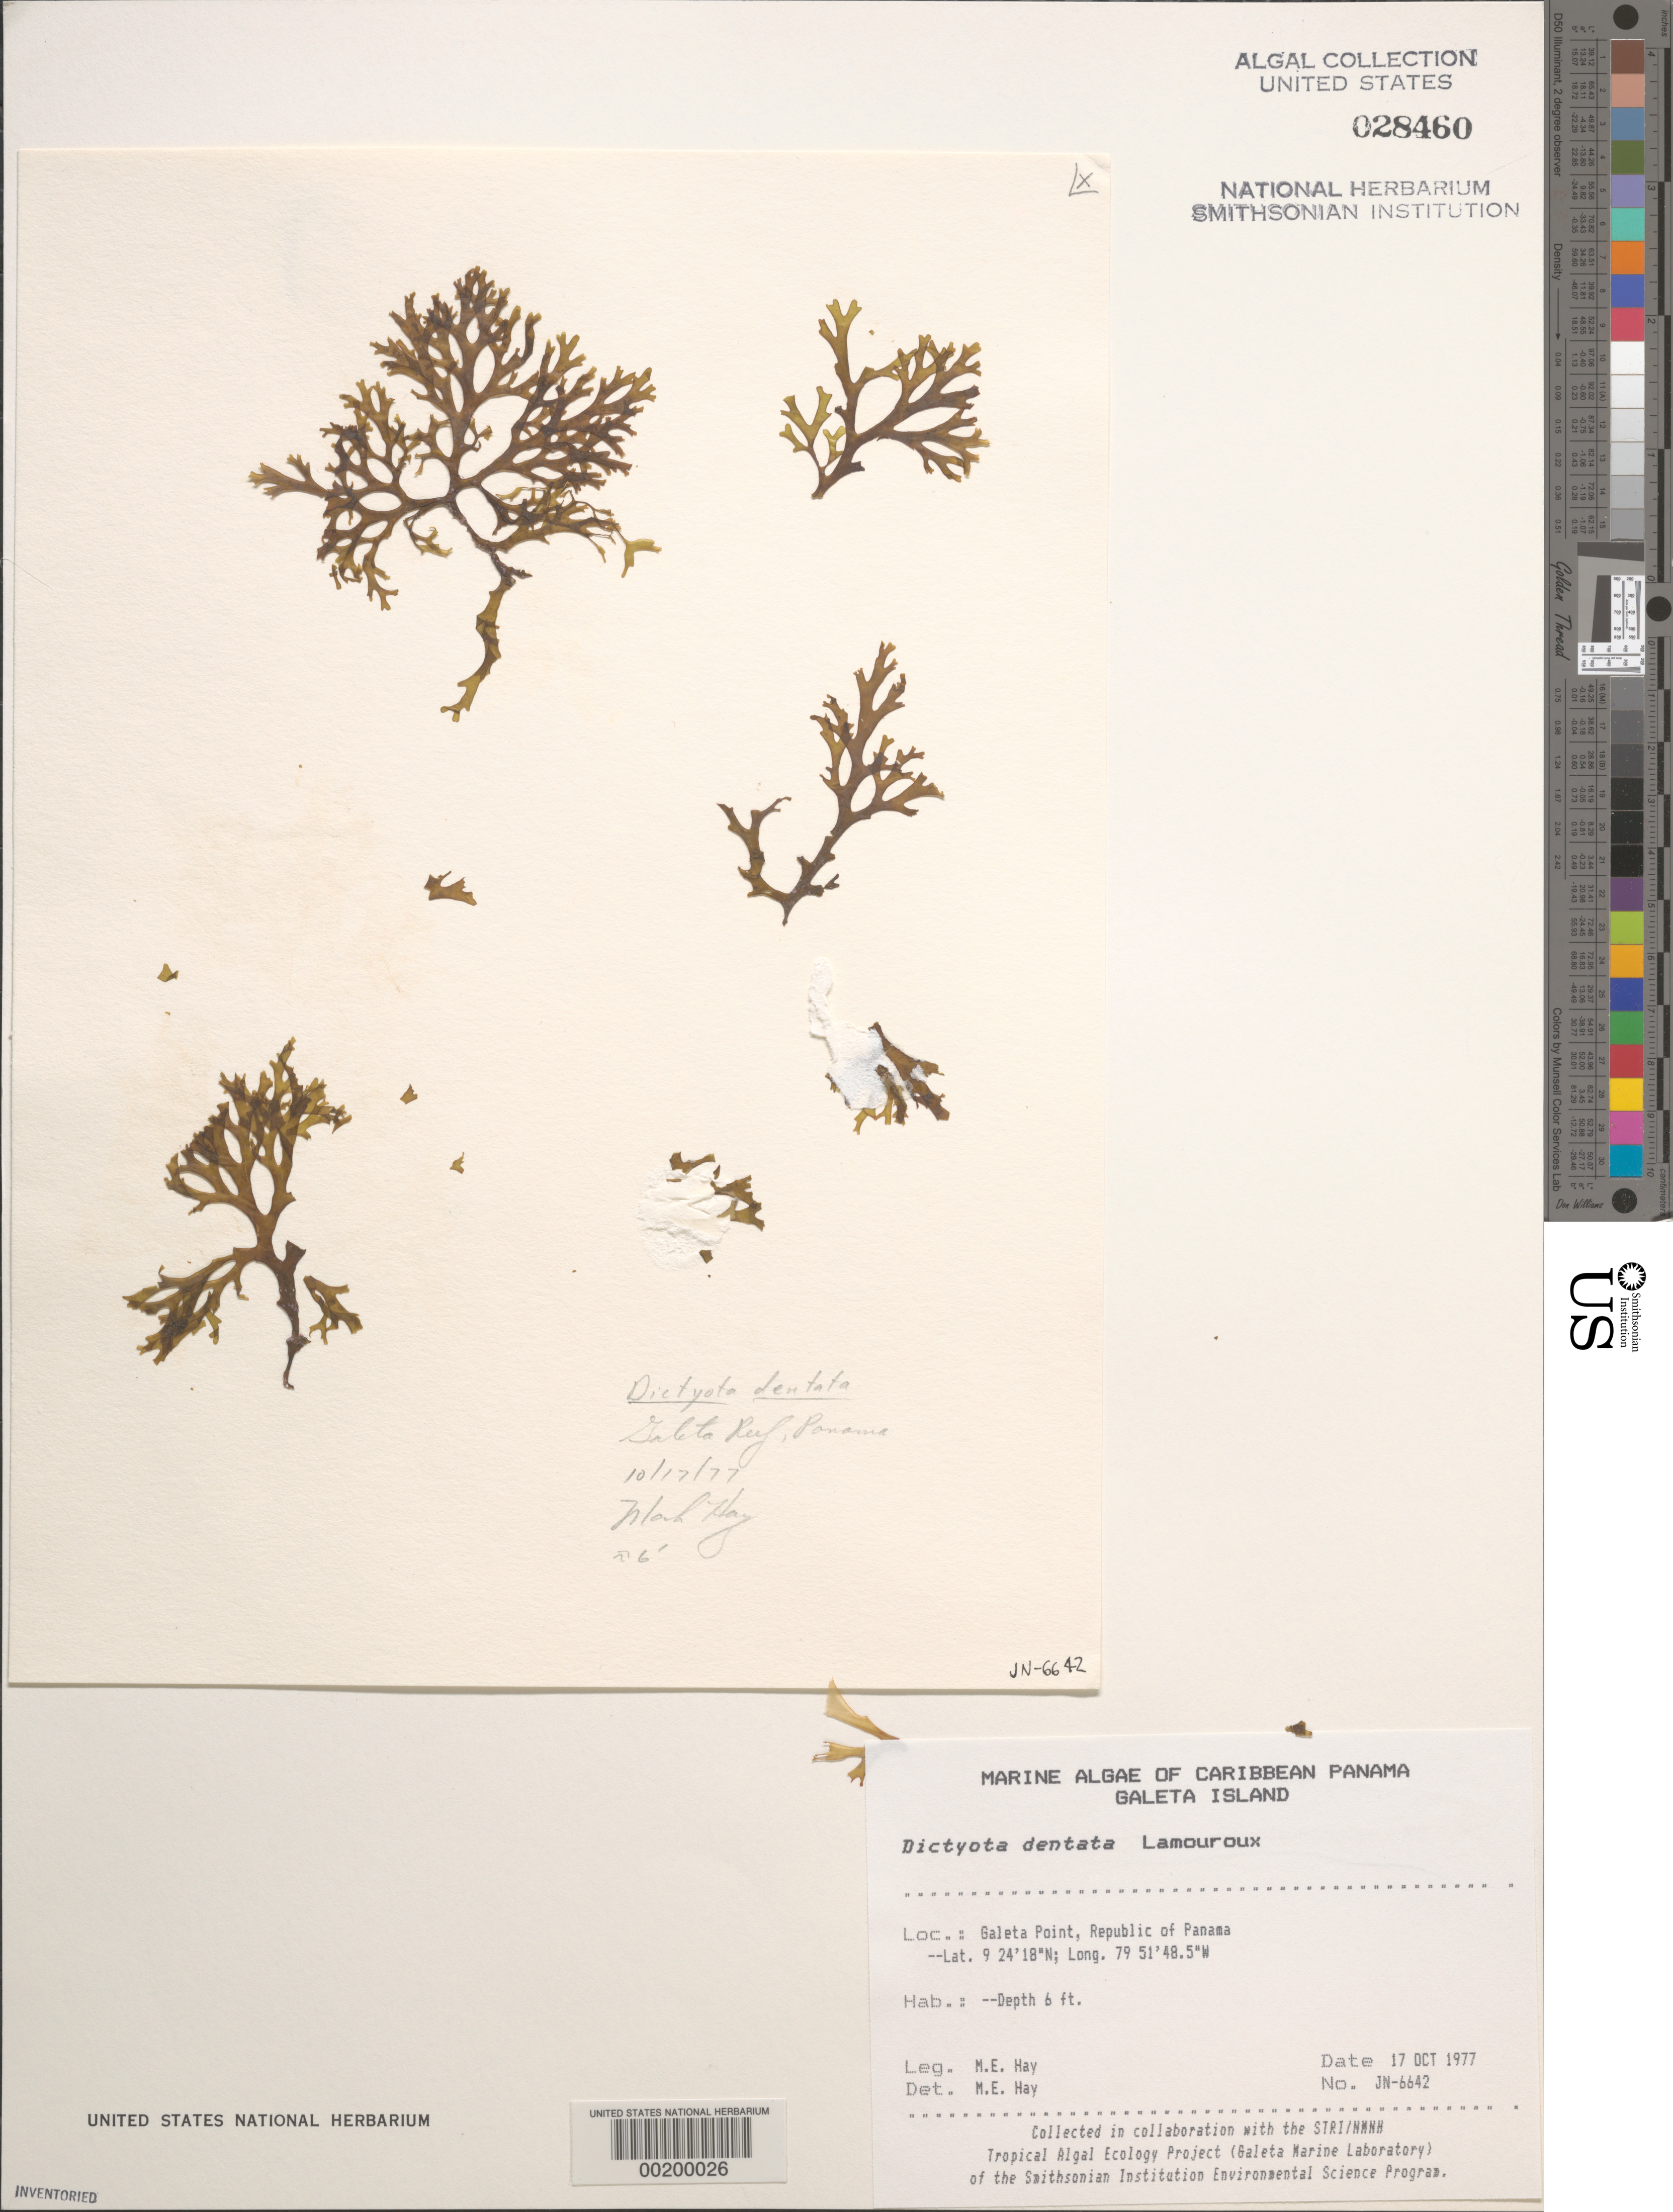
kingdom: Chromista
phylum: Ochrophyta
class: Phaeophyceae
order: Dictyotales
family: Dictyotaceae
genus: Dictyota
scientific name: Dictyota mertensii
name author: (C. Mart.) Kütz.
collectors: M. E. Hay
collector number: JN-6642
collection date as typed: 17 Oct 1977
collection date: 1977-10-17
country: Panama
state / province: Colón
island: Galeta Island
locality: Galeta Point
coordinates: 9 24' 18" N, 79 51' 48.5" W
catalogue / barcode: US 28460